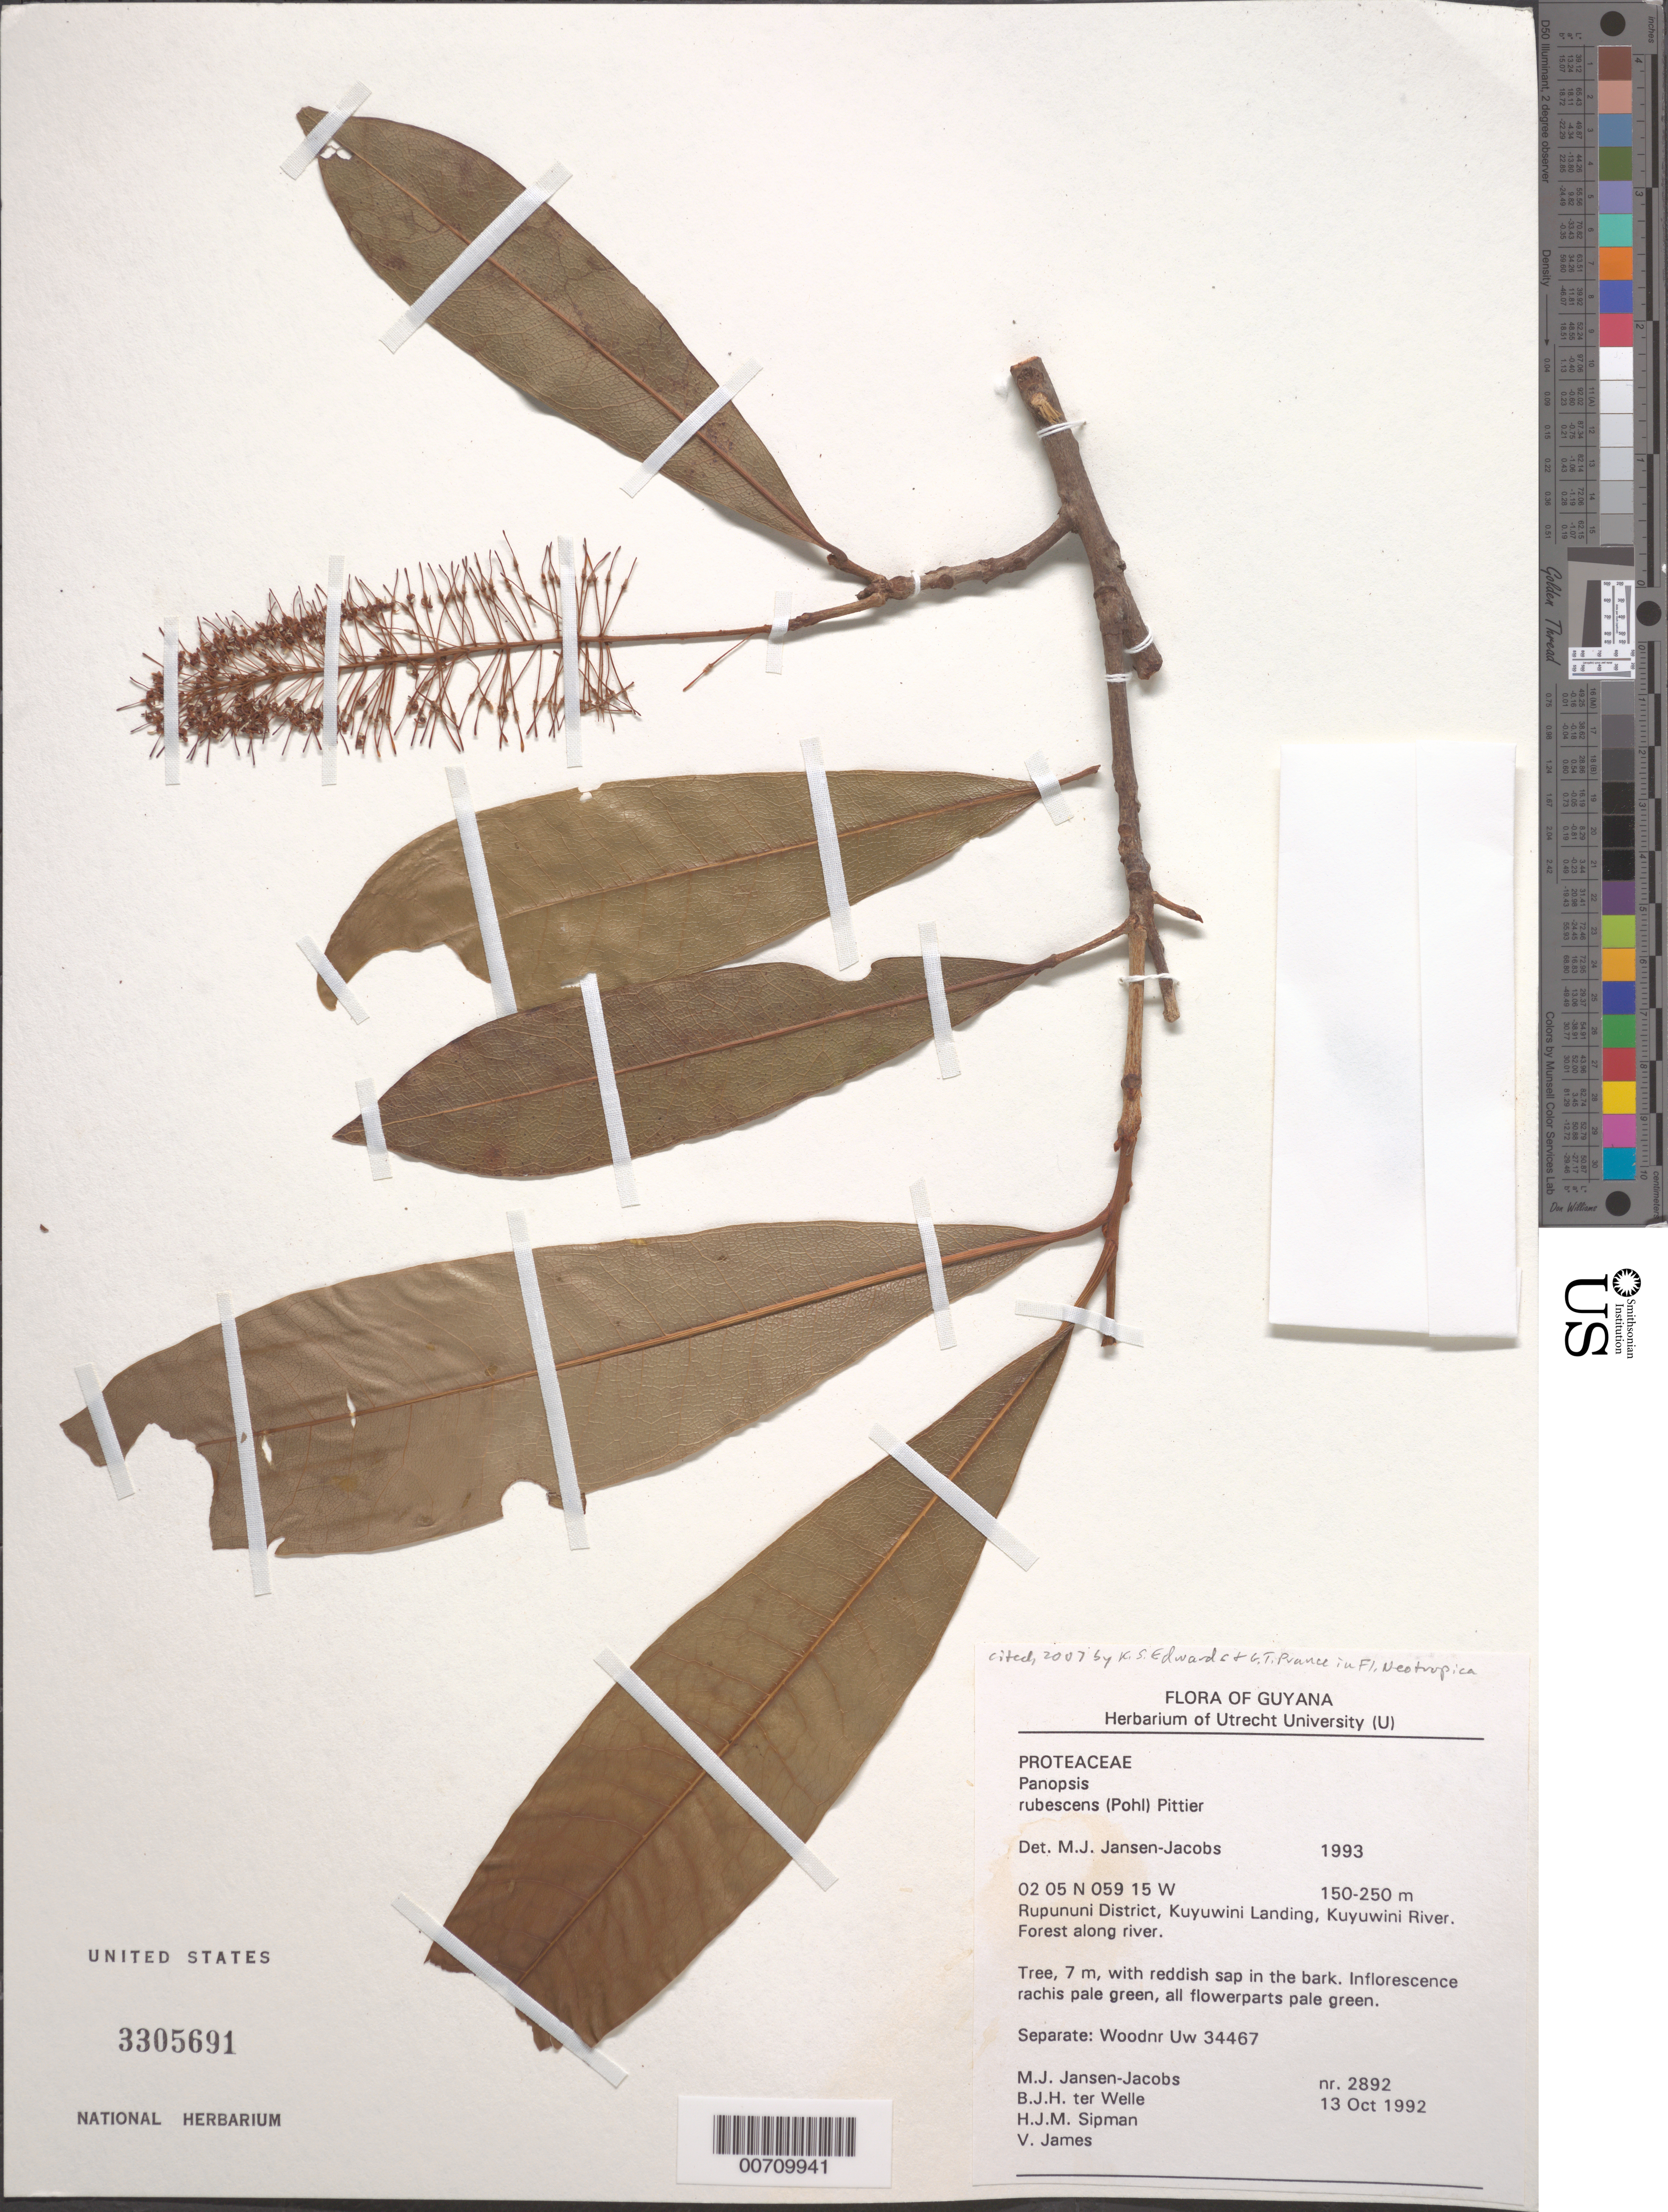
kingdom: Plantae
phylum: Tracheophyta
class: Magnoliopsida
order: Proteales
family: Proteaceae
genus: Panopsis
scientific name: Panopsis rubescens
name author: (Pohl) Pittier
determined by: Jansen-Jacobs, M. J., (U), Nationaal Herbarium Nederland, Utrecht University branch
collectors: M. J. Jansen-Jacobs, B. Welle, H. J. M. Sipman & V. James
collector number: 2892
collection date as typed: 13-Oct-92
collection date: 1992-10-13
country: Guyana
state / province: U. Takutu-U. Essequibo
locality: Kuyuwini Landing, Kuyuwini River, Rupununi District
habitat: Forest along river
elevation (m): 150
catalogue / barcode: US 3305691